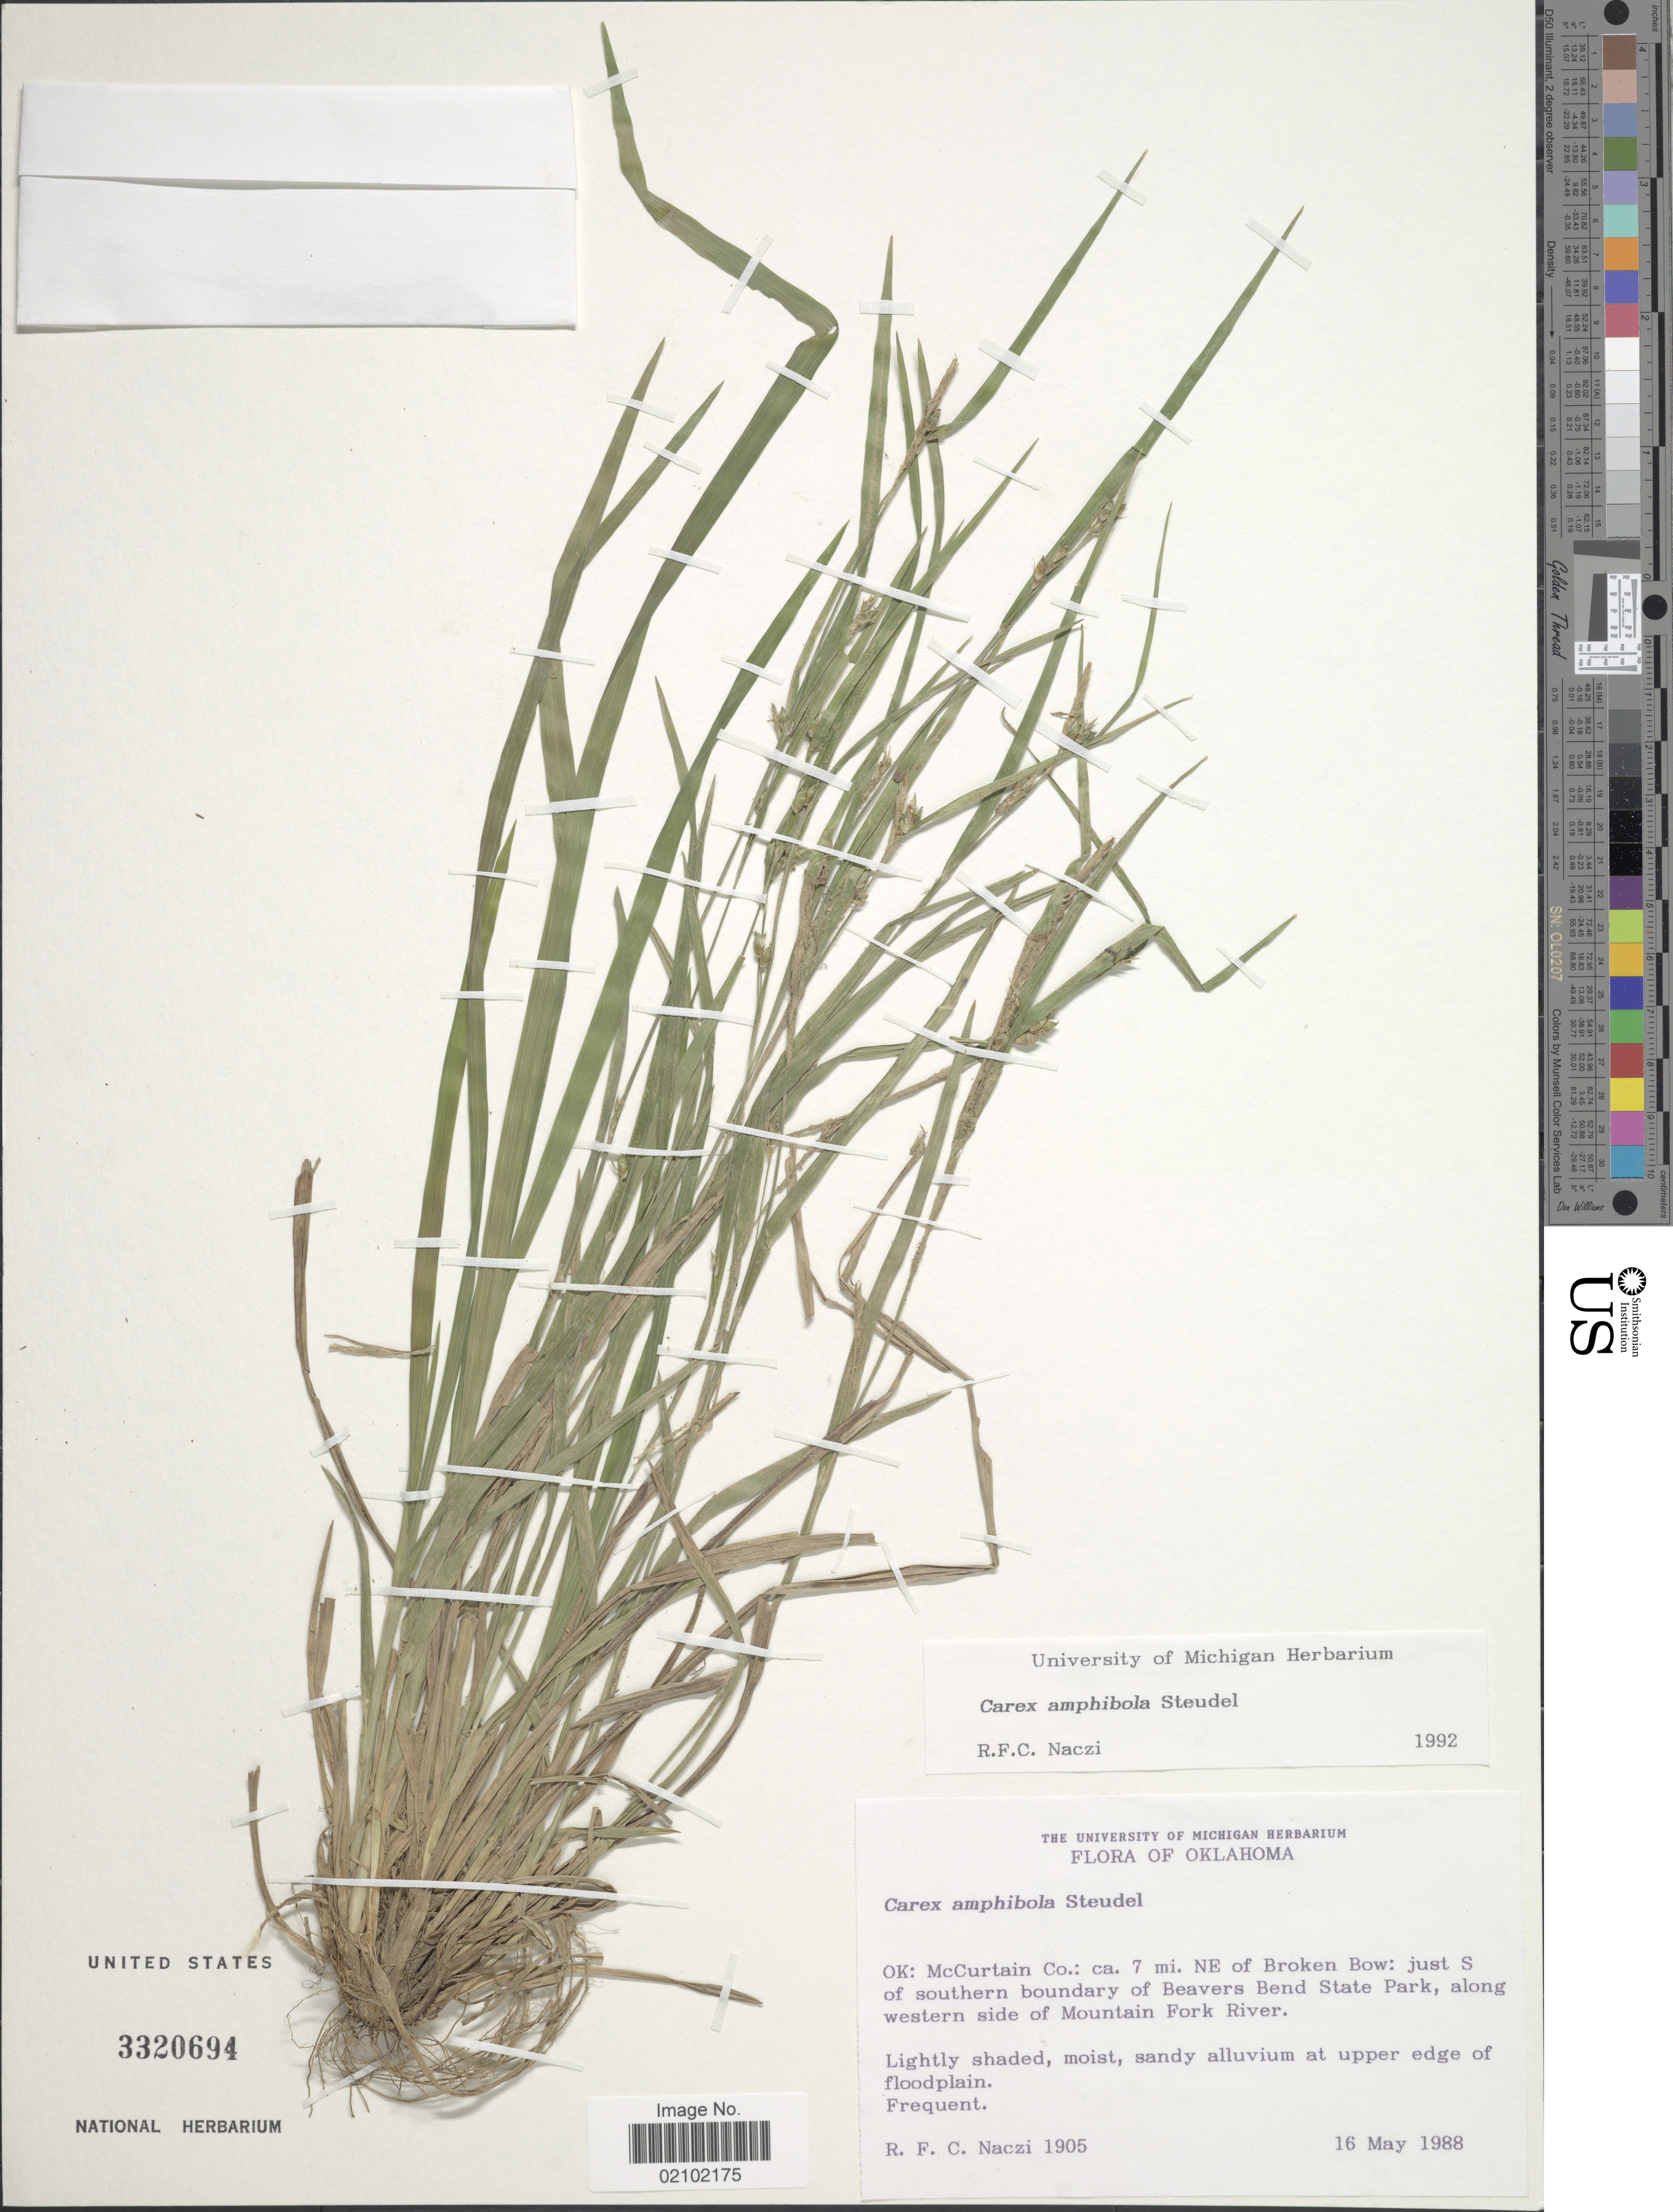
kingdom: Plantae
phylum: Tracheophyta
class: Liliopsida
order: Poales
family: Cyperaceae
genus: Carex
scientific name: Carex amphibola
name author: Steud.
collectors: R. F. C. Naczi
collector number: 1905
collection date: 1988-05-16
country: United States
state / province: Oklahoma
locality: McCurtain Co.: ca. 7 mi. NE of Broken Bow: just S of southern boundary of Beavers Bend State Park, along western side of Mountain Fork River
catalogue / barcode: US 3320694